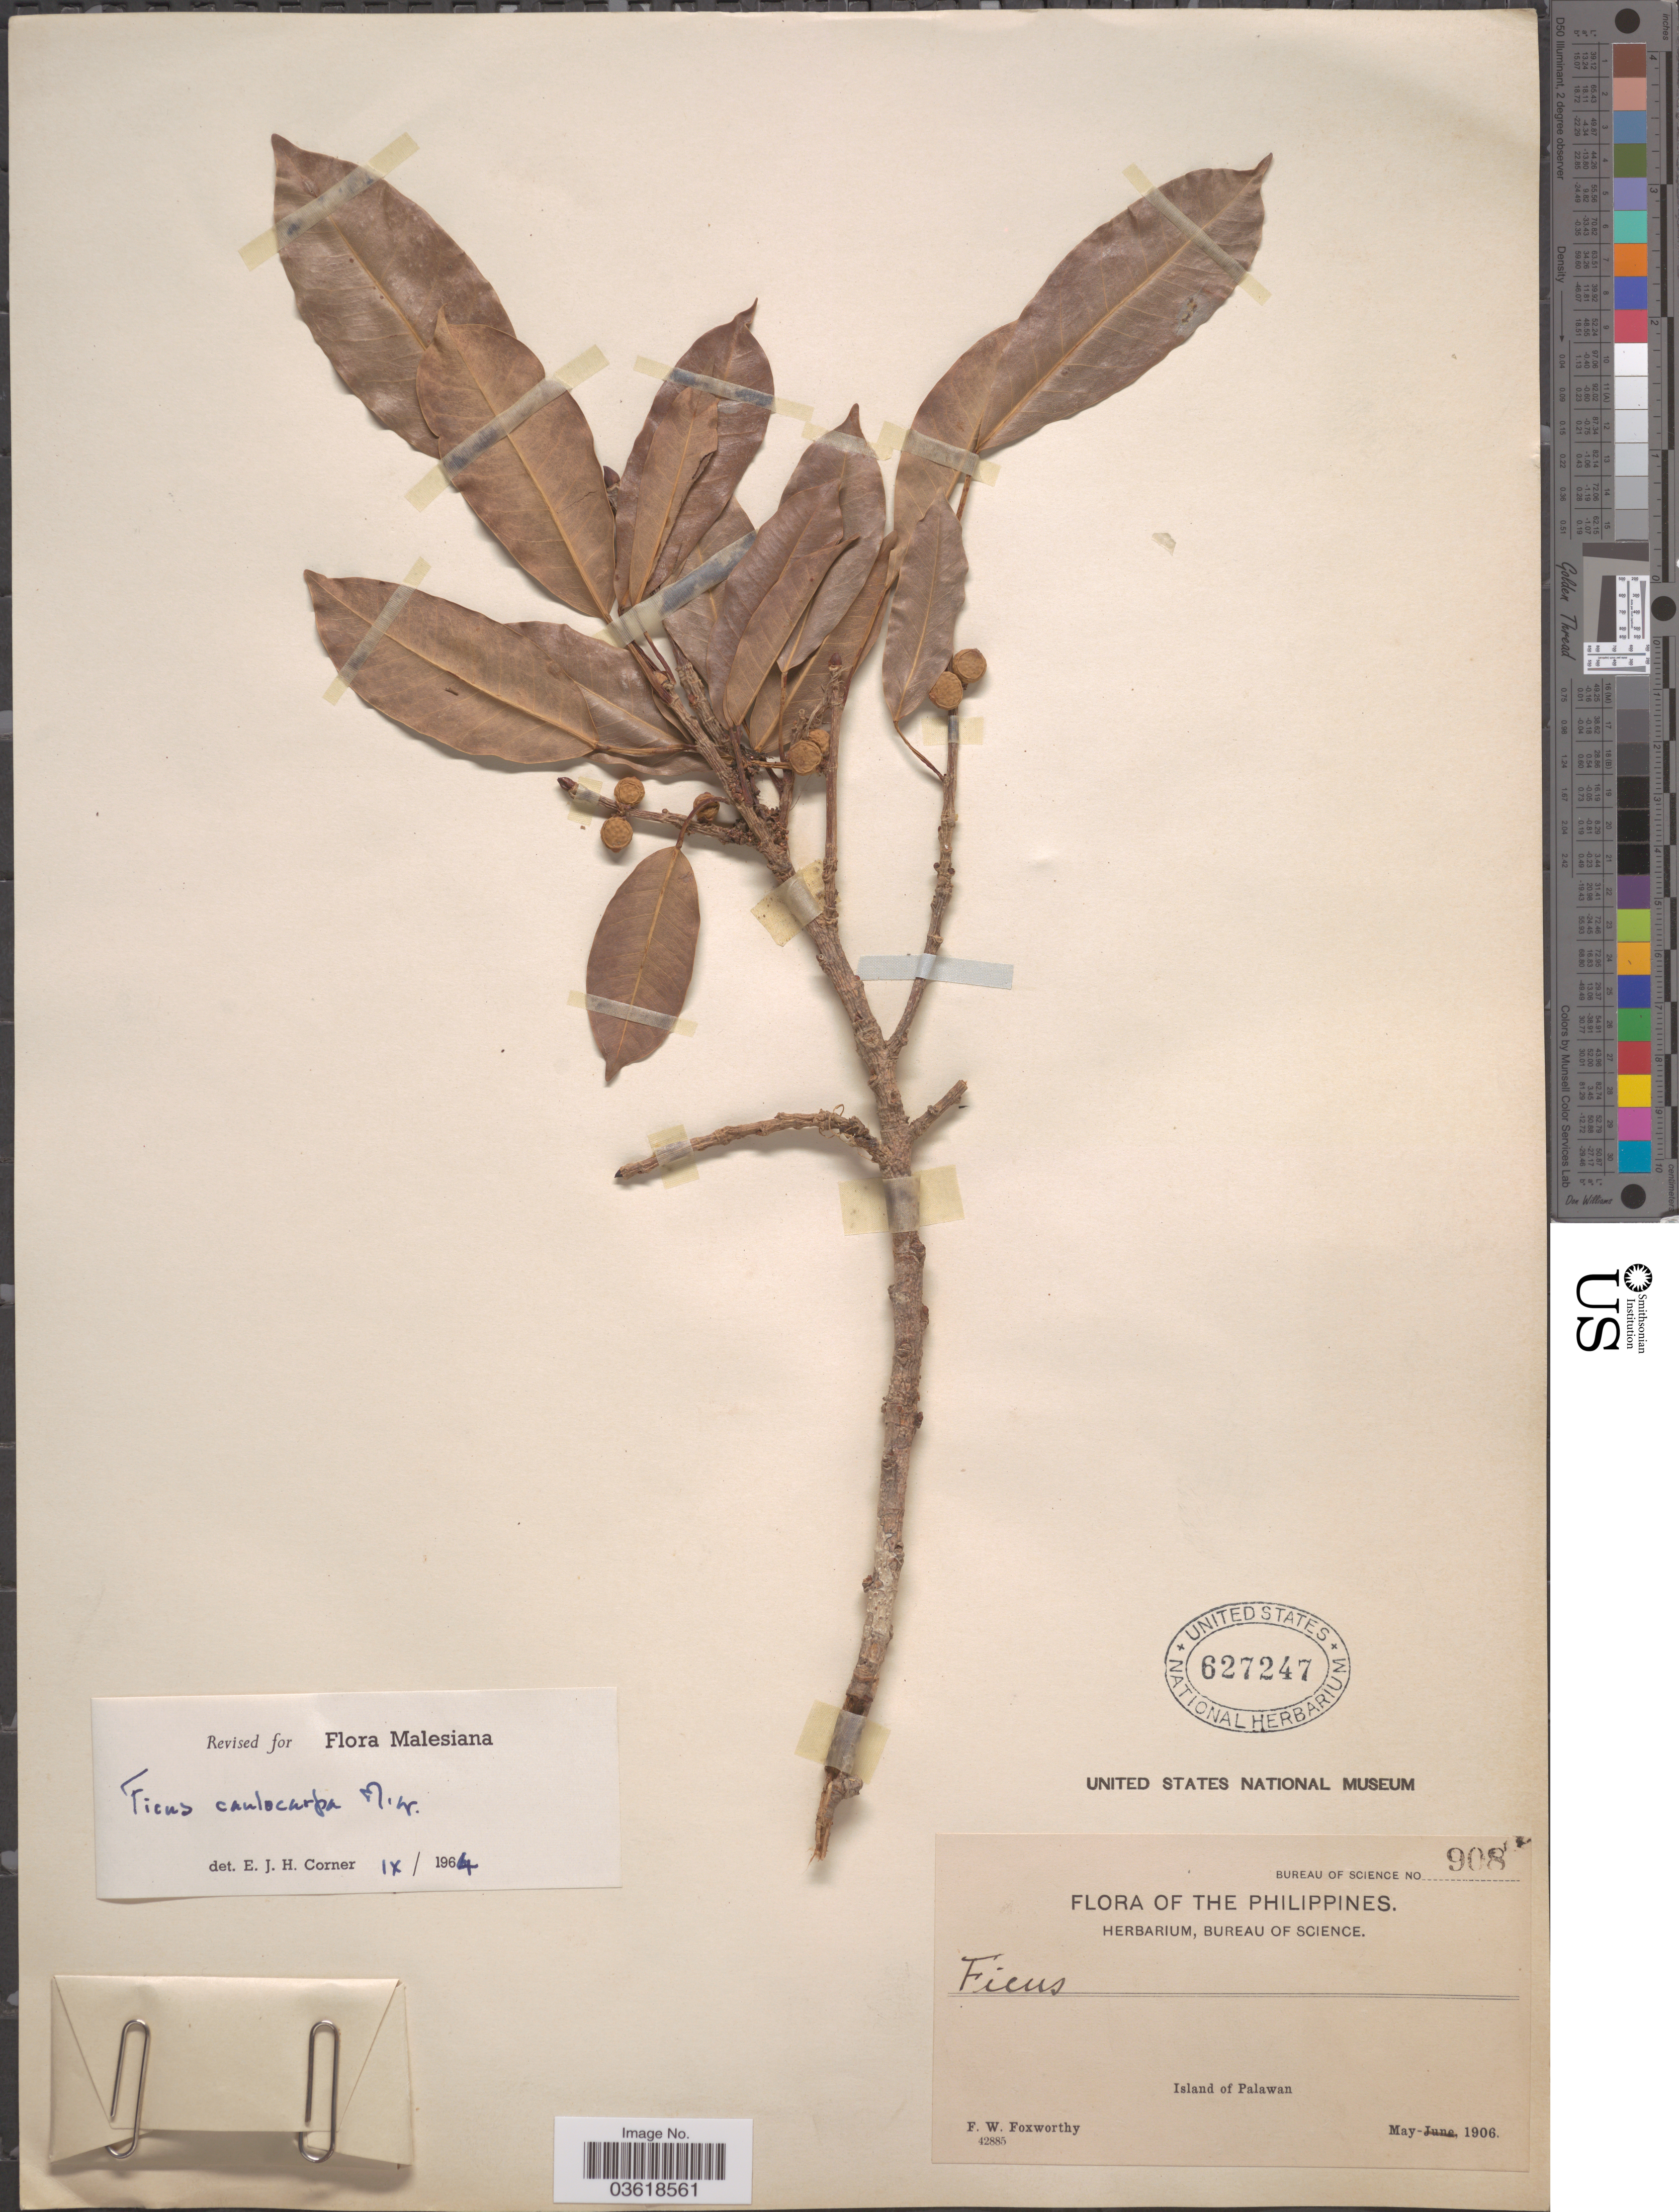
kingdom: Plantae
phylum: Tracheophyta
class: Magnoliopsida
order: Rosales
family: Moraceae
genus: Ficus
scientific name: Ficus caulocarpa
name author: (Miq.) Miq.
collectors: F. W. Foxworthy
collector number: Bureau of Science 908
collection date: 1906-05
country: Philippines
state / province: Mimaropa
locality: Island of Palawan.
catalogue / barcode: US 627247